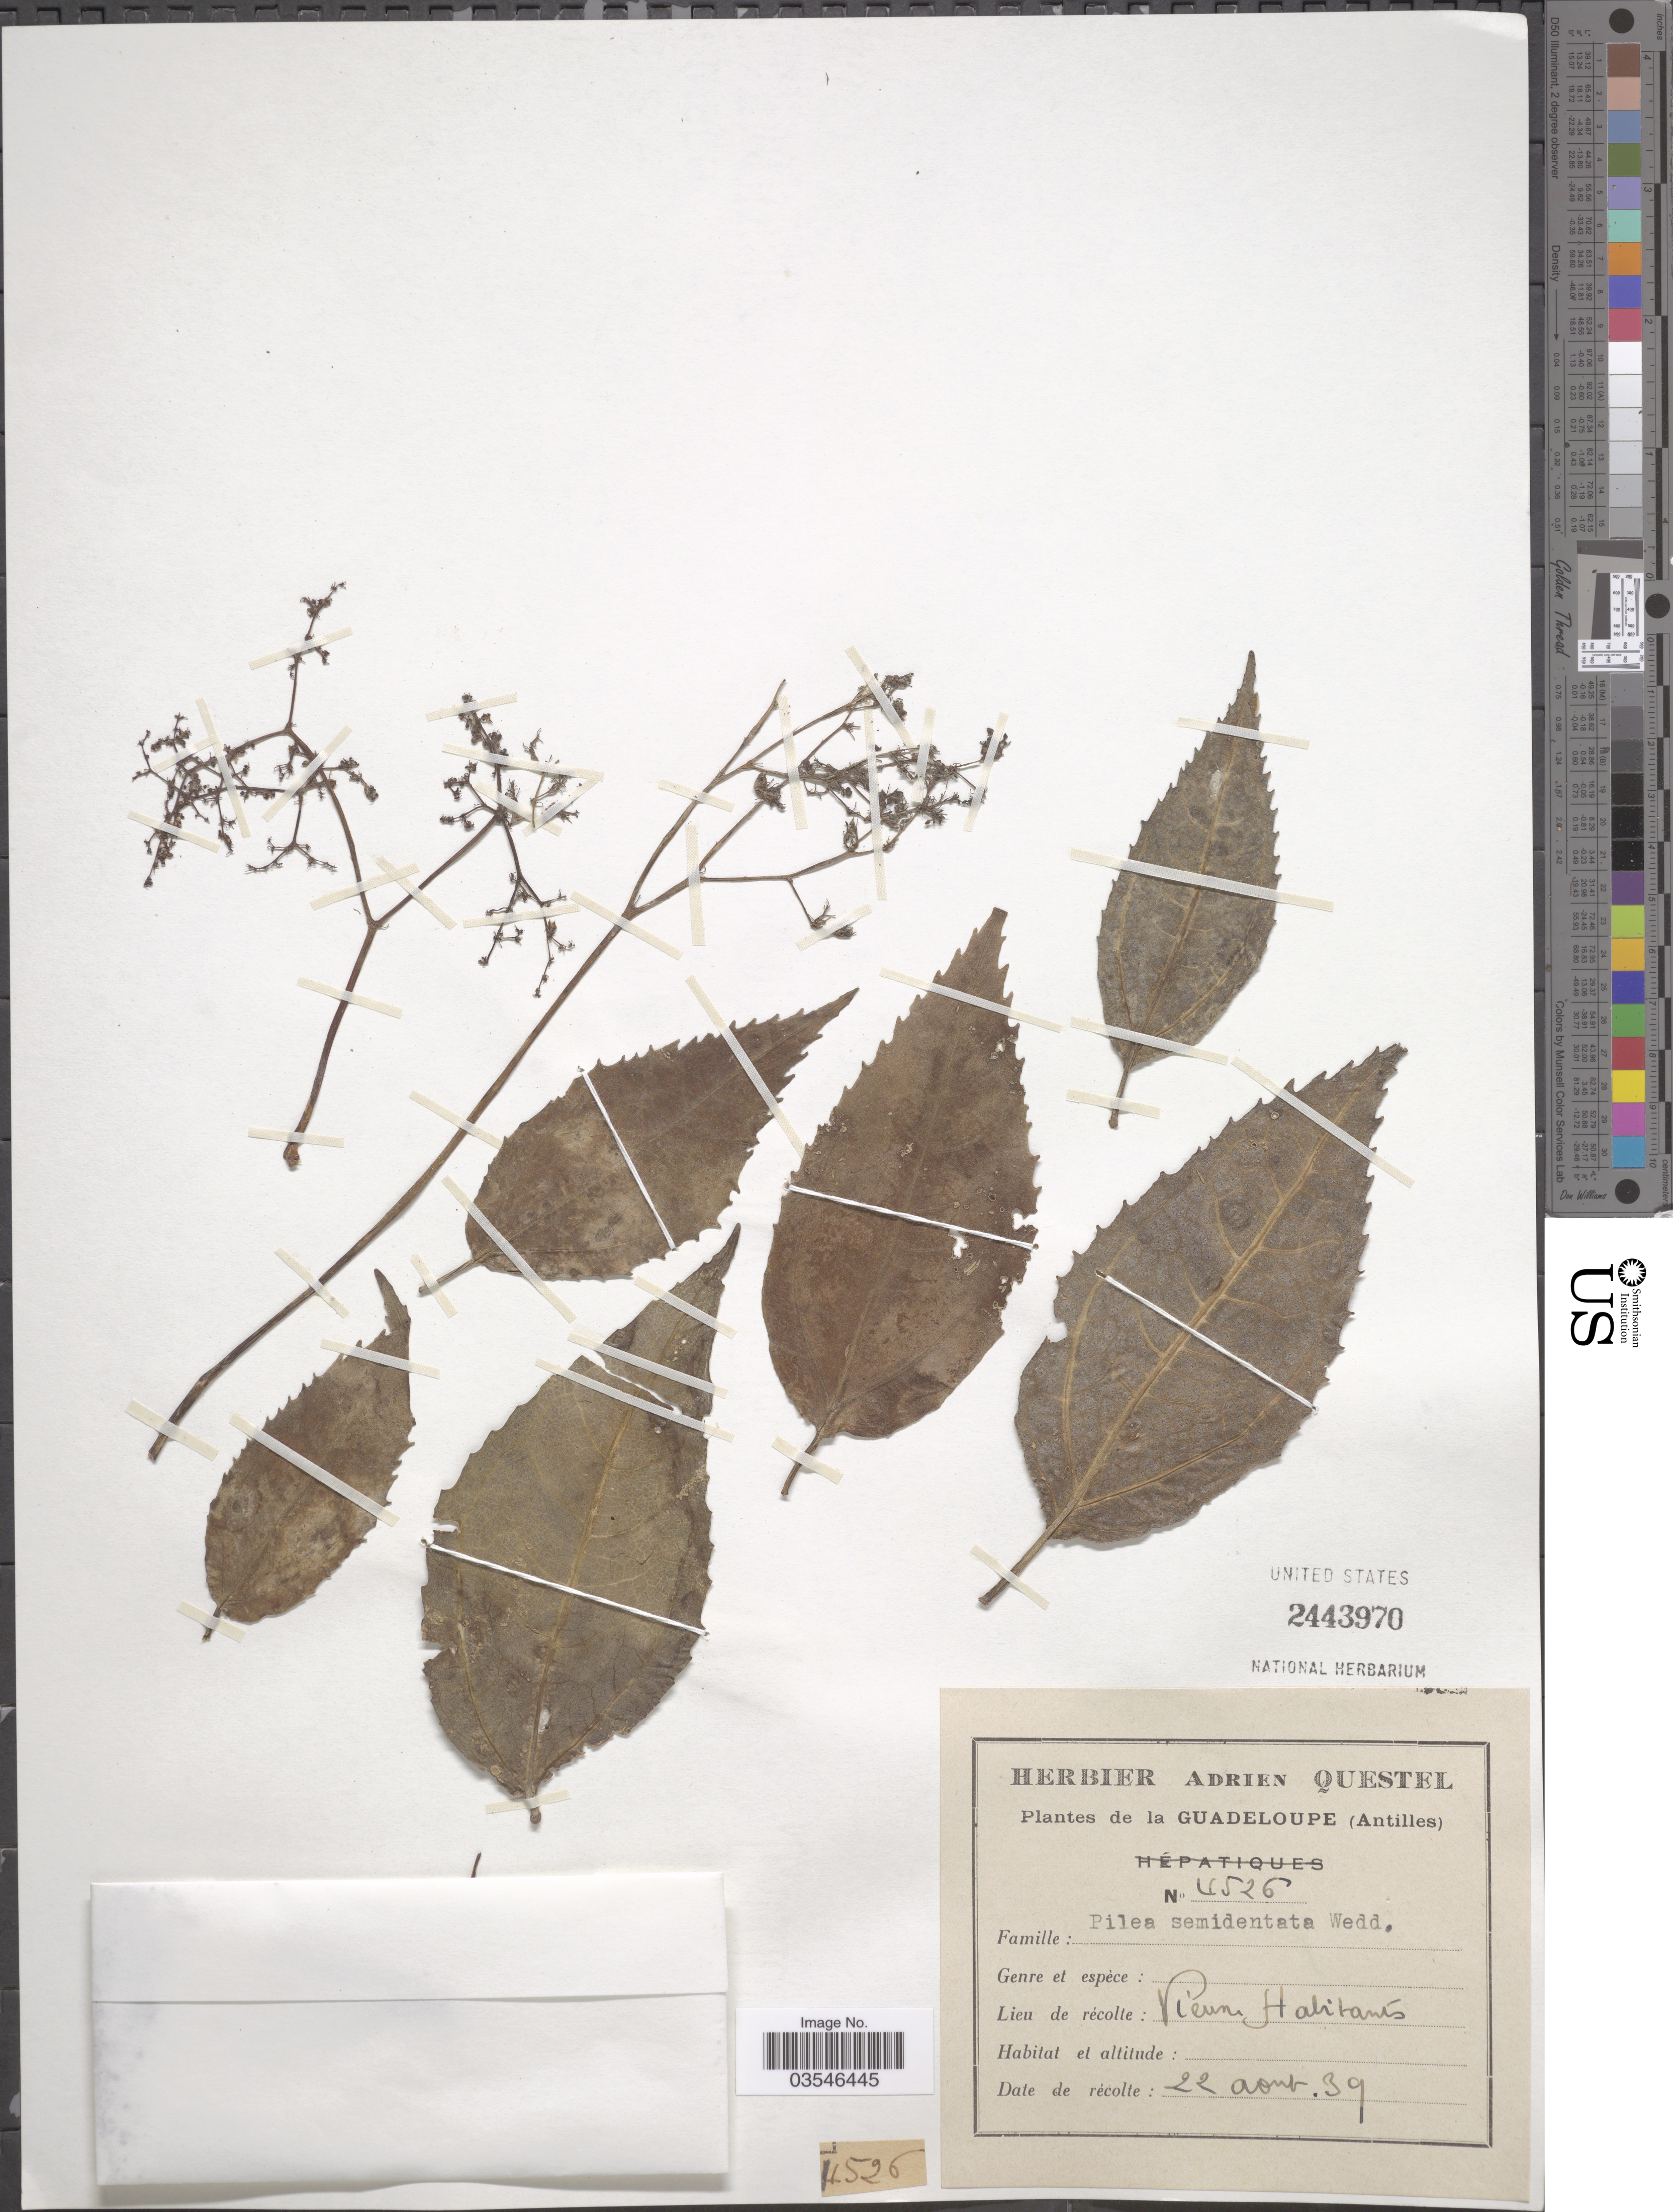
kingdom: Plantae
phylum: Tracheophyta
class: Magnoliopsida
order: Rosales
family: Urticaceae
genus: Pilea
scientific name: Pilea semidentata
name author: (Juss. ex Poir.) Wedd.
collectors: ex herb. A. Questal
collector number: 4526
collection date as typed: Transcribed d/m/y: 22/8/39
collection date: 1939-08-22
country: Guadeloupe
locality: Vieux Habitants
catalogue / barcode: US 2443970